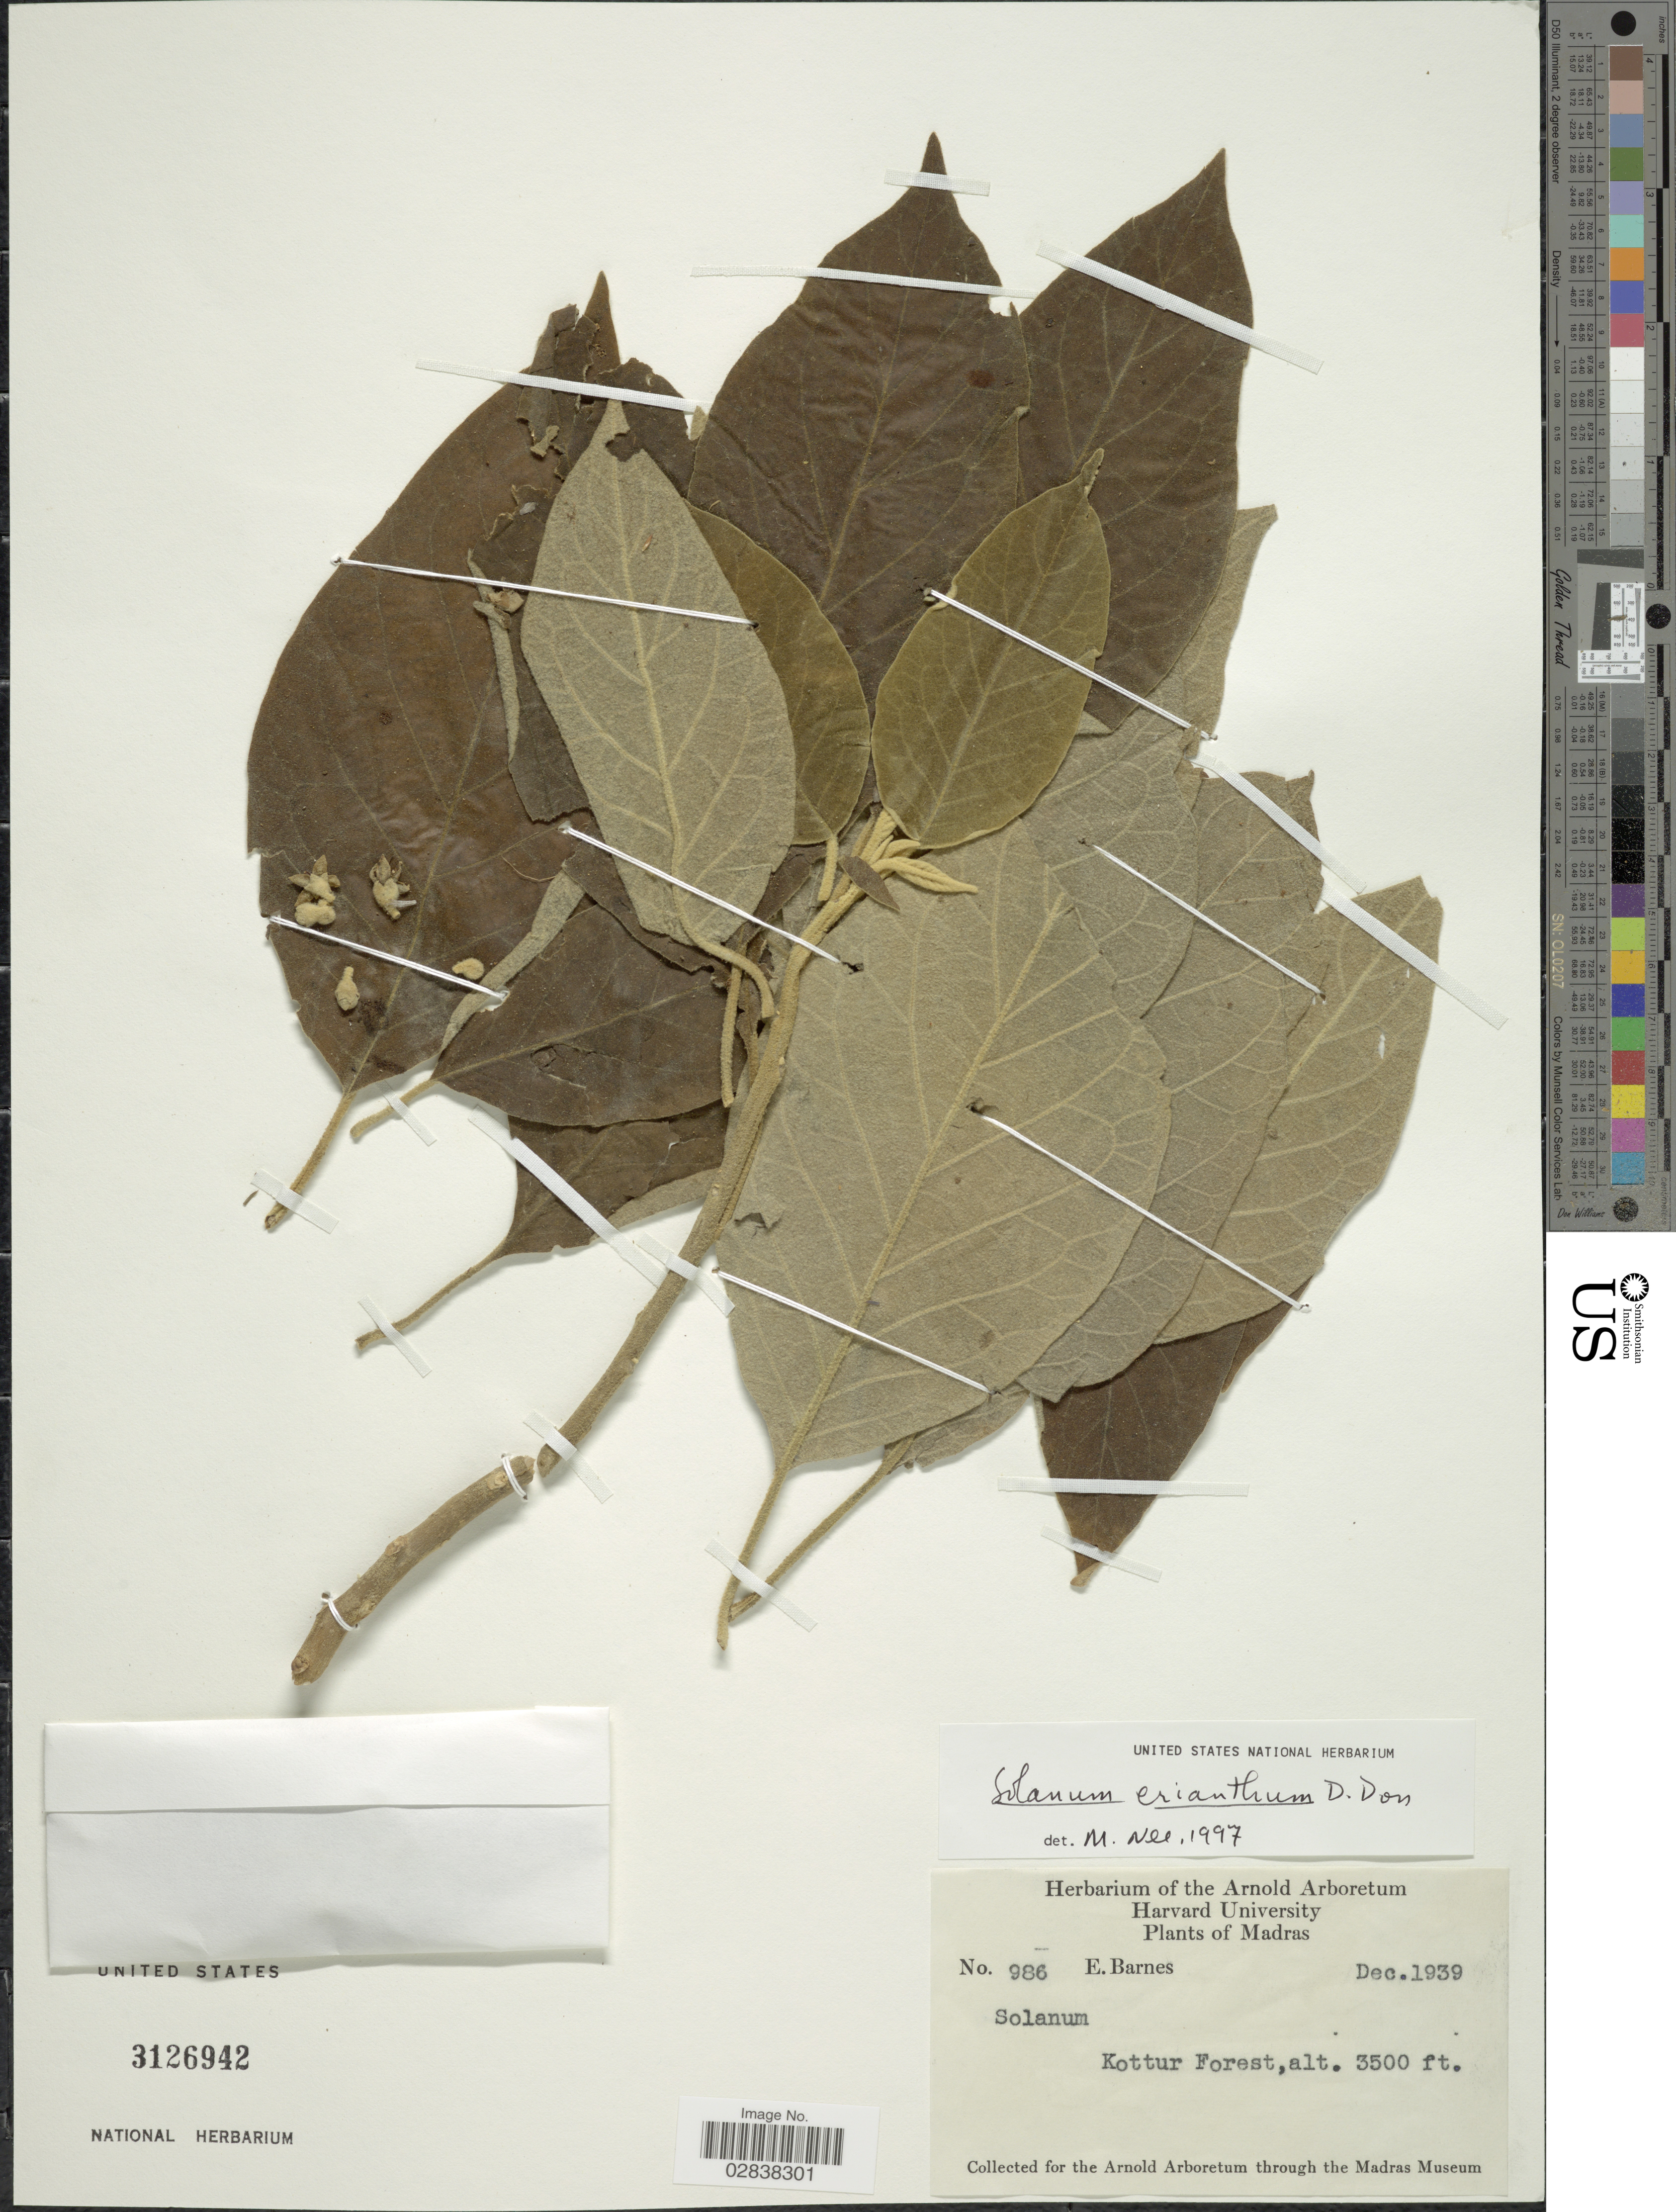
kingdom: Plantae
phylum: Tracheophyta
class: Magnoliopsida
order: Solanales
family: Solanaceae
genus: Solanum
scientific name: Solanum erianthum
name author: D. Don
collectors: E. Barnes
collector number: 986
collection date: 1939-12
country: India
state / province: Tamil Nadu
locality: Madras, Kottur Forest.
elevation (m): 1067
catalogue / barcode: US 3126942